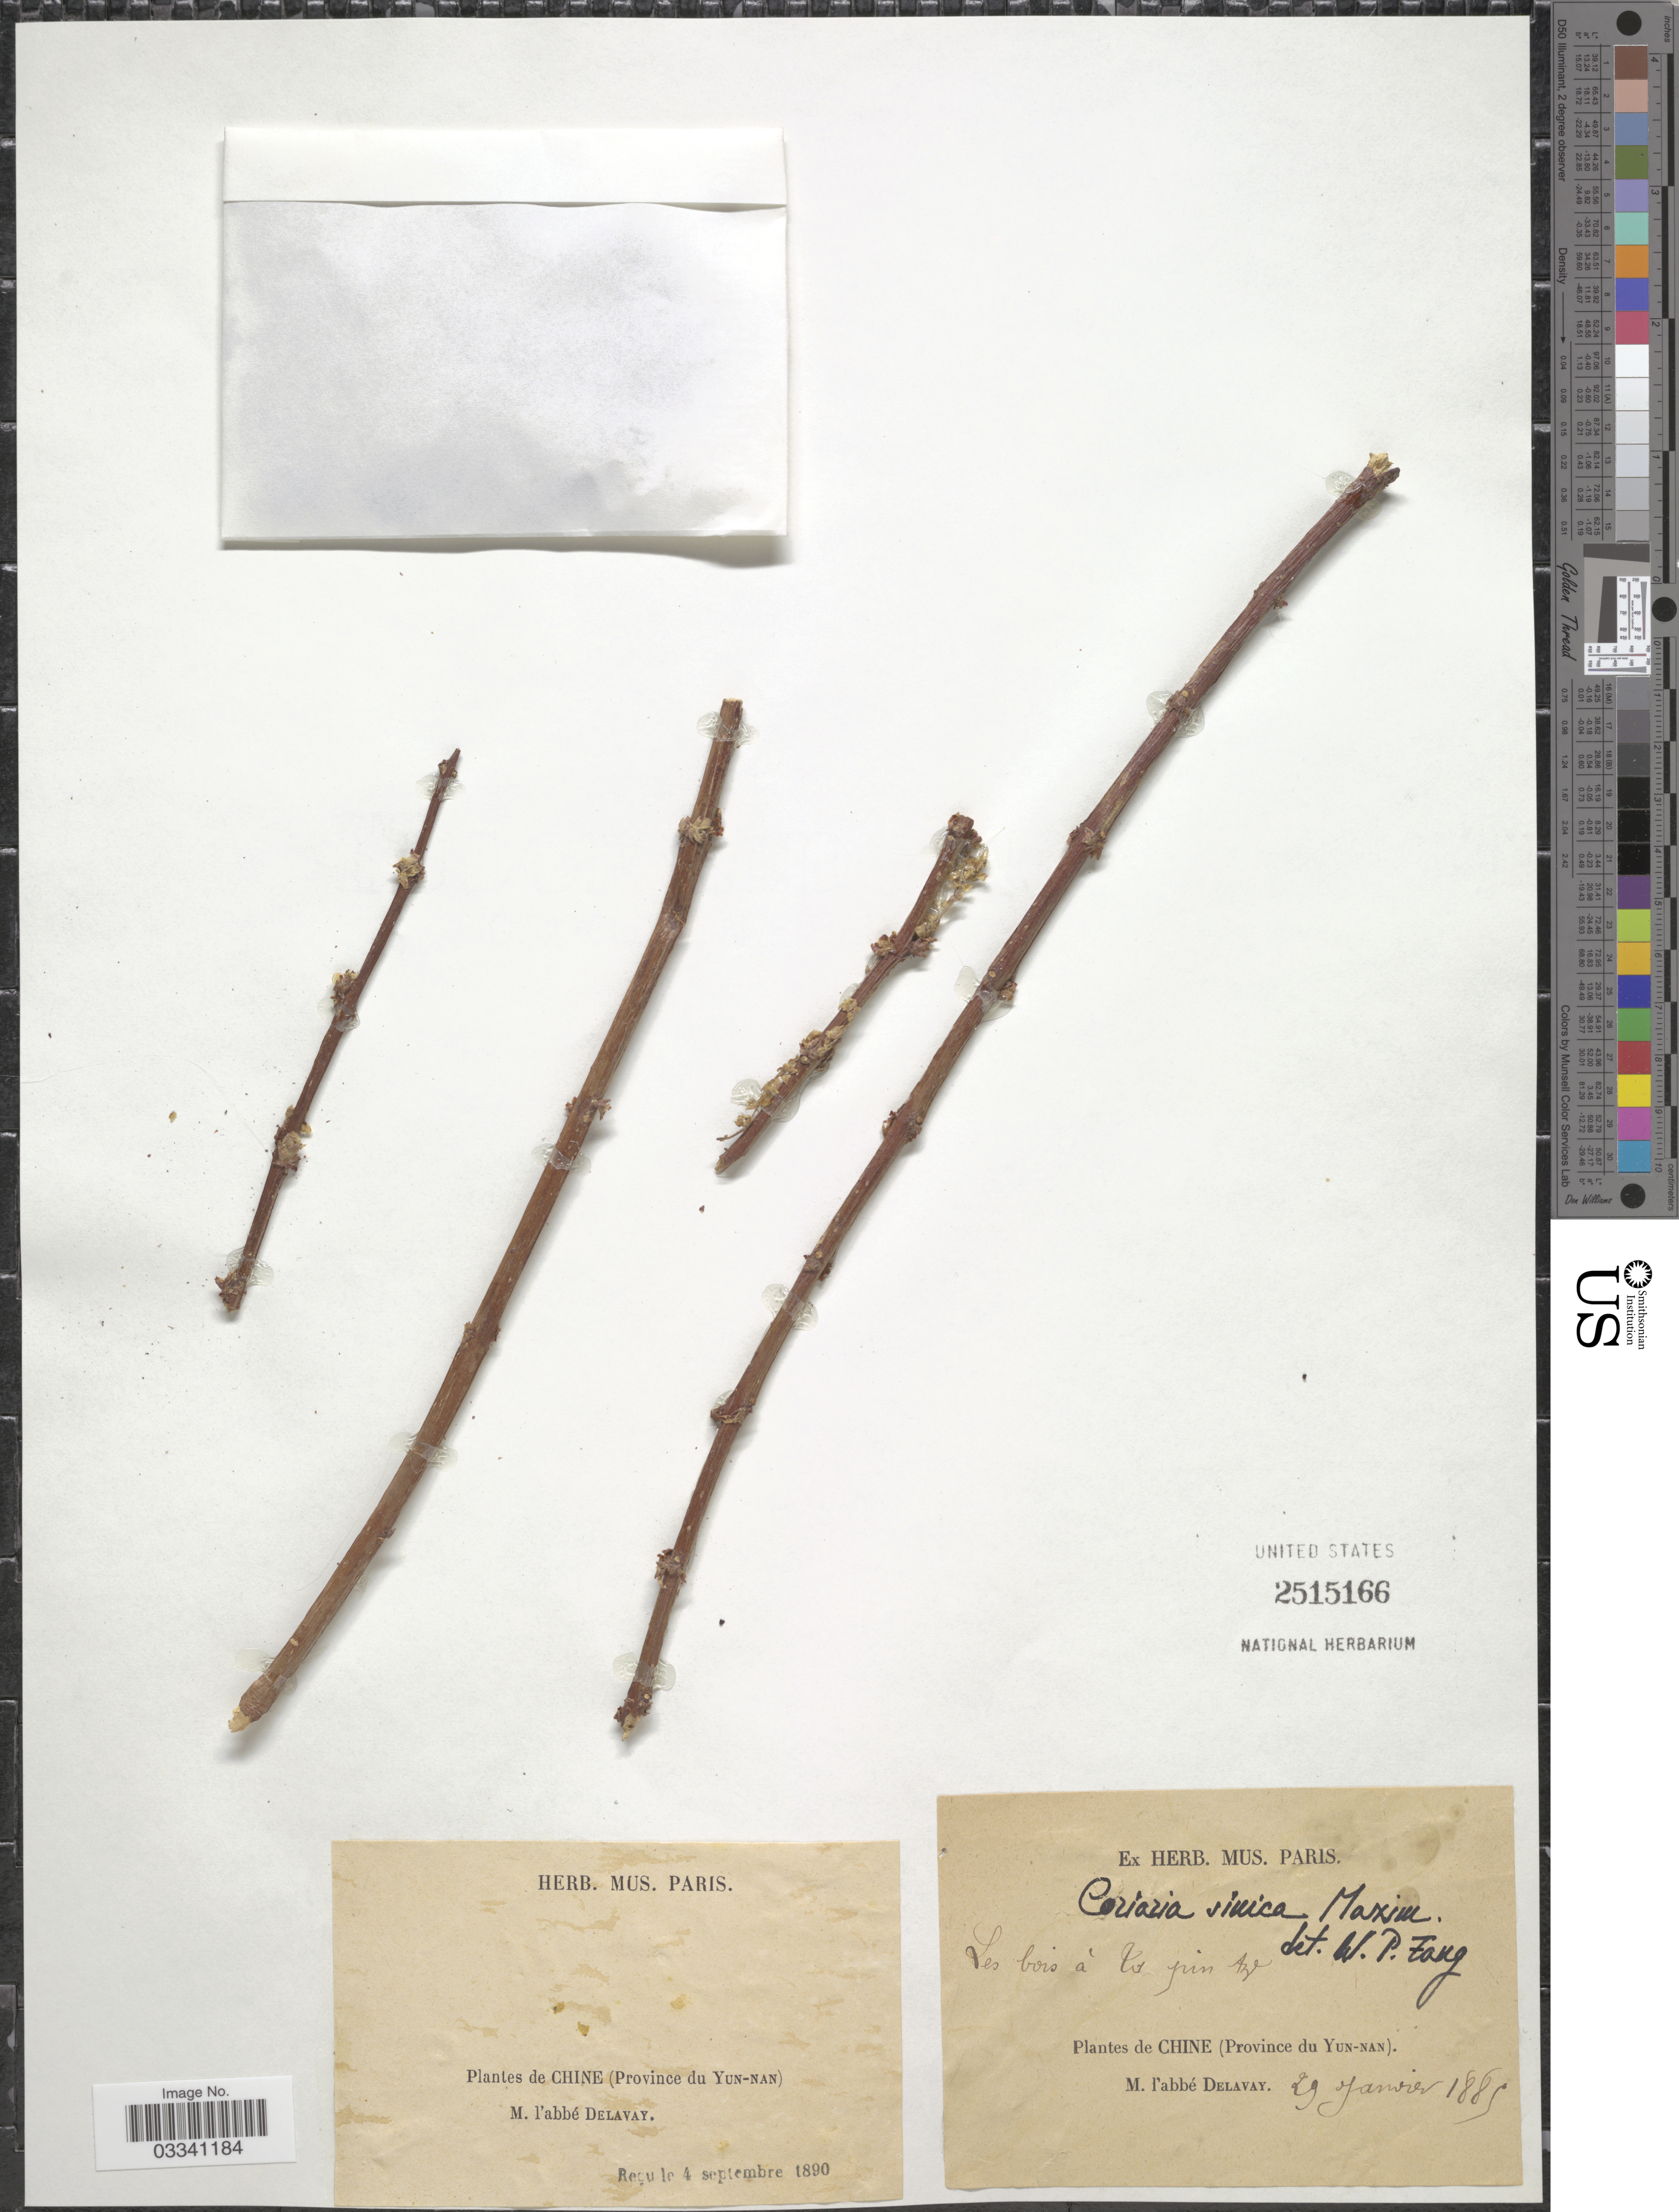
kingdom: Plantae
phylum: Tracheophyta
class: Magnoliopsida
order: Cucurbitales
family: Coriariaceae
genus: Coriaria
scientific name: Coriaria sinica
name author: Maxim.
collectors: P. Delavay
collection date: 1885-01-29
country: China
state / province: Yunnan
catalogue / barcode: US 2515166